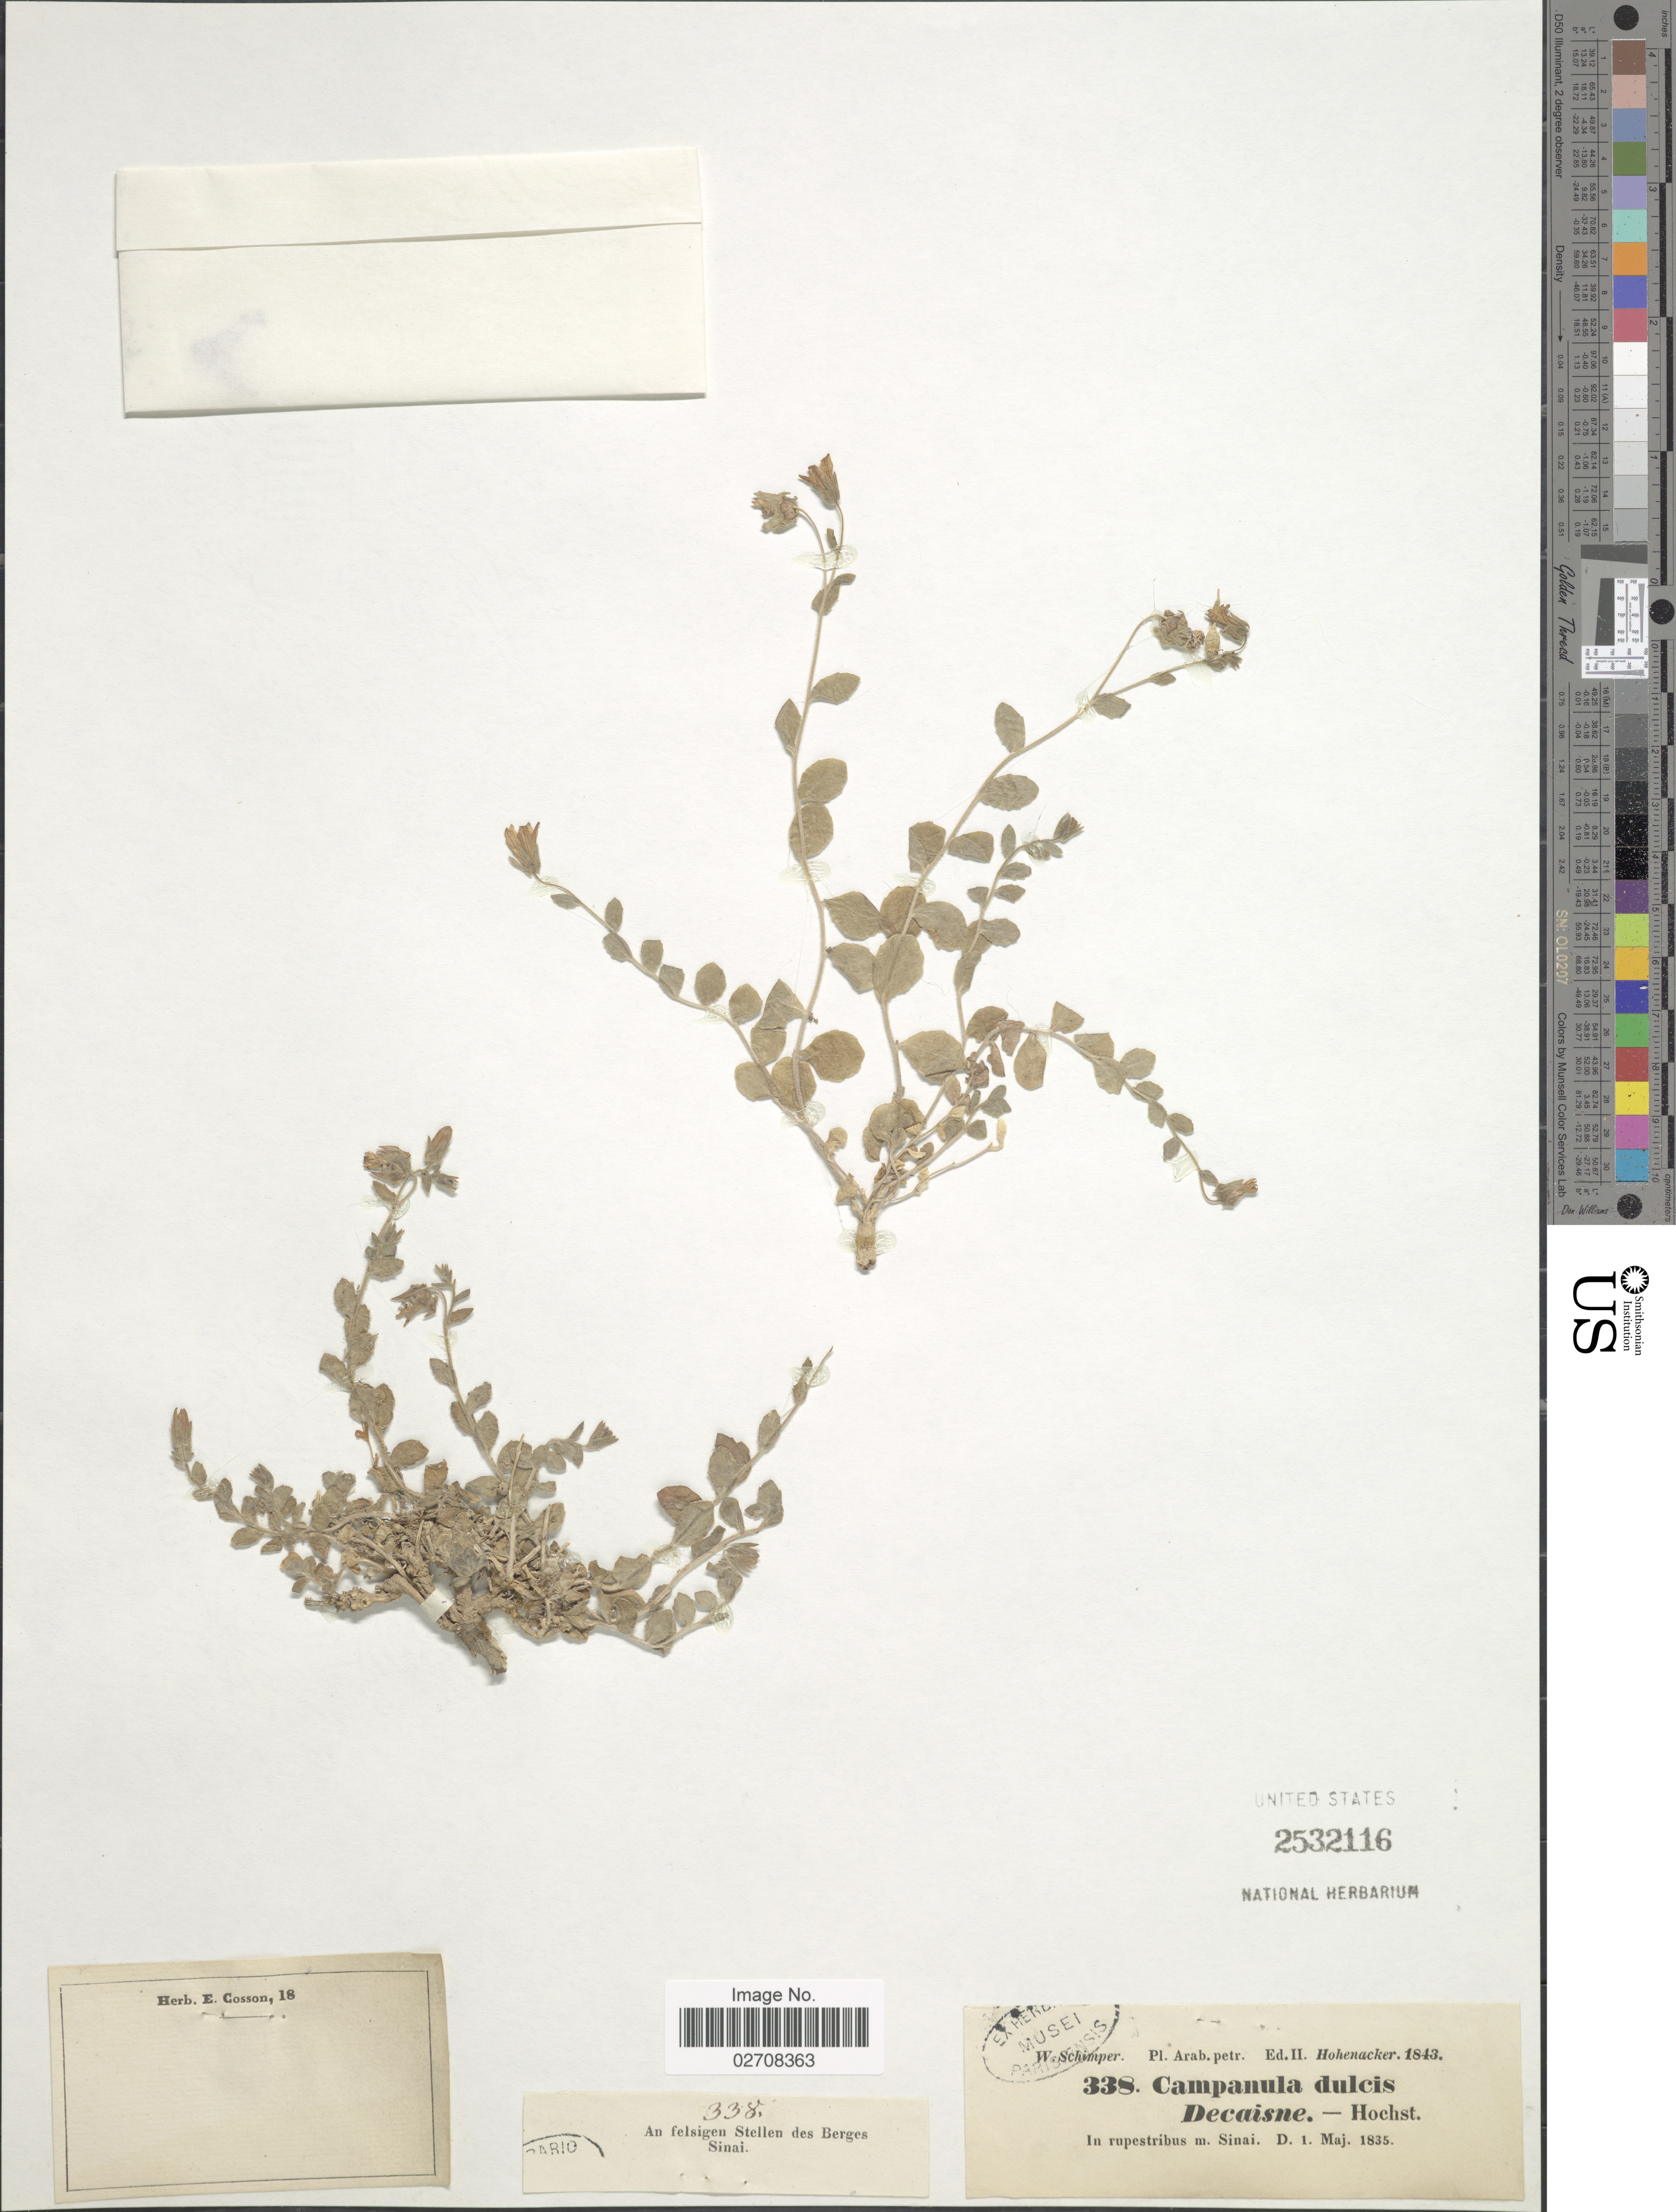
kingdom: Plantae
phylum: Tracheophyta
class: Magnoliopsida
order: Asterales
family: Campanulaceae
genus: Campanula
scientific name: Campanula dulcis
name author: Decne.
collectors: W. Schimper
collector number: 338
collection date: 1835-05-01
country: Egypt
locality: In rupestribus m. Sinai.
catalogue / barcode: US 2532116